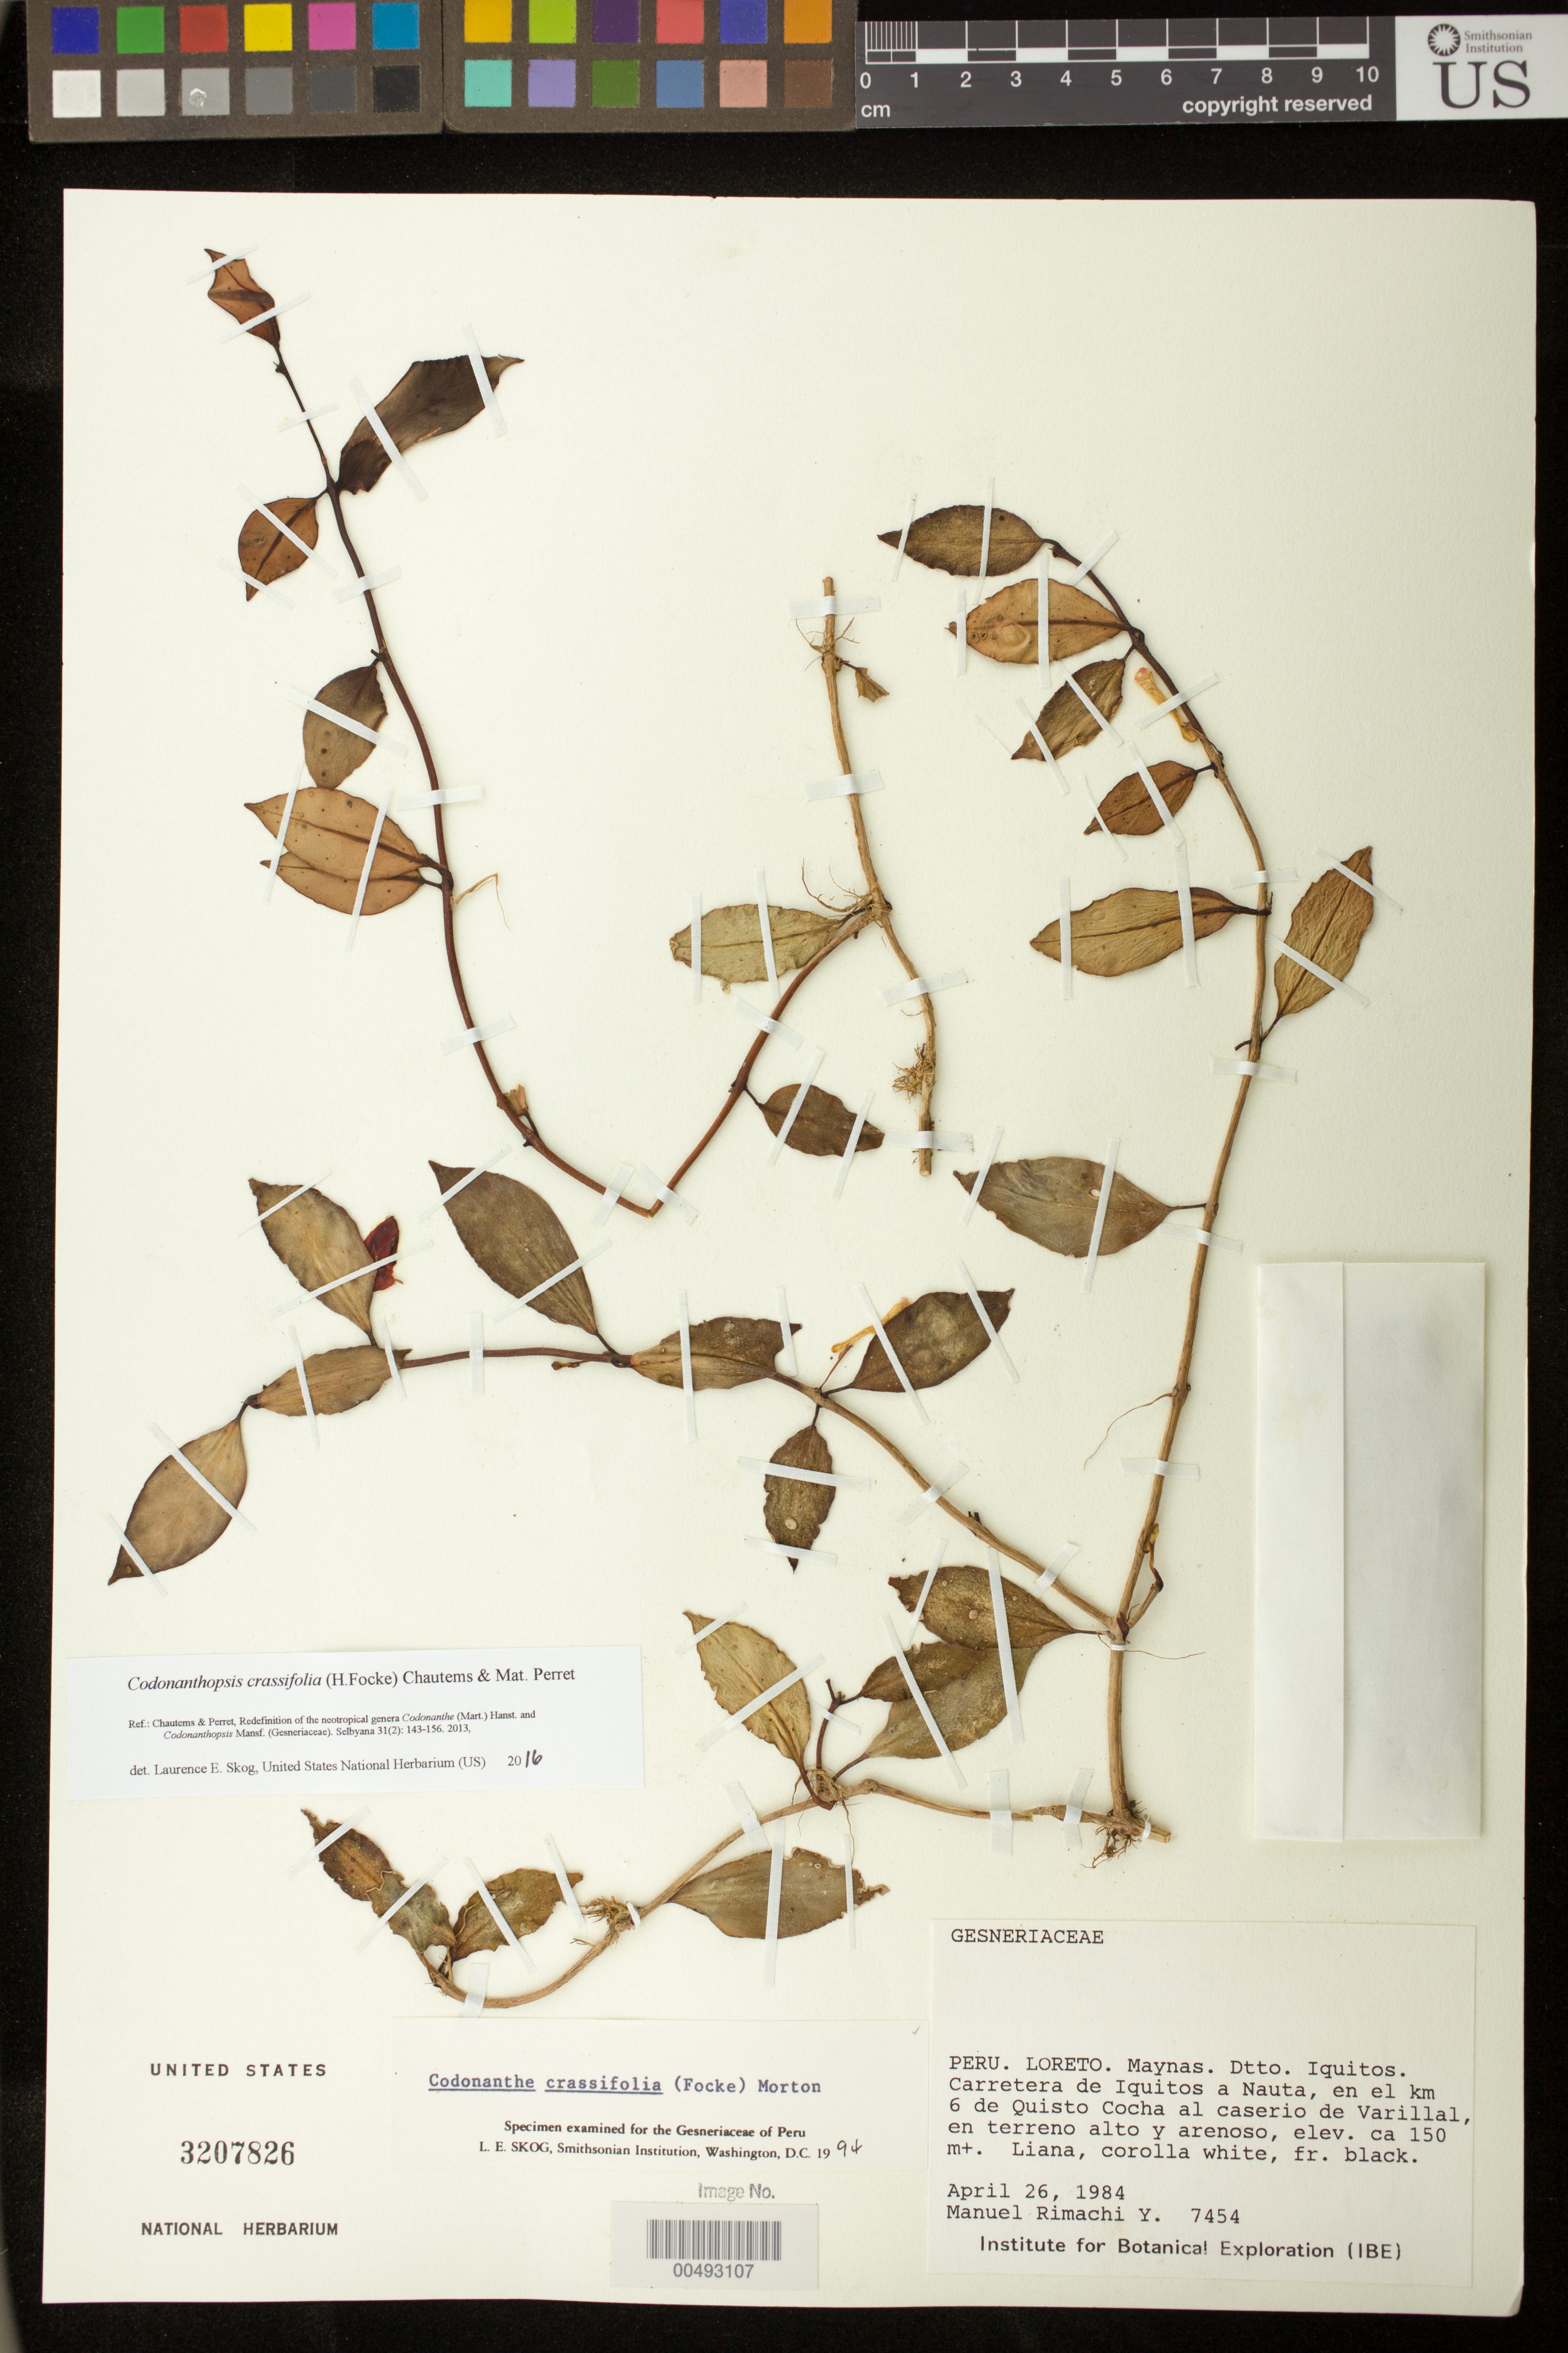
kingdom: Plantae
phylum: Tracheophyta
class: Magnoliopsida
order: Lamiales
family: Gesneriaceae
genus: Codonanthopsis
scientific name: Codonanthopsis crassifolia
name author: (H. Focke) Chautems & Mat.Perret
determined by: Skog, Laurence E.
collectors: M. Rimachi Y.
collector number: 7454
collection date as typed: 26 Apr 1984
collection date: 1984-04-26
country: Peru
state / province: Loreto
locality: Prov. Maynas; Iquitos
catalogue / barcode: US 3207826